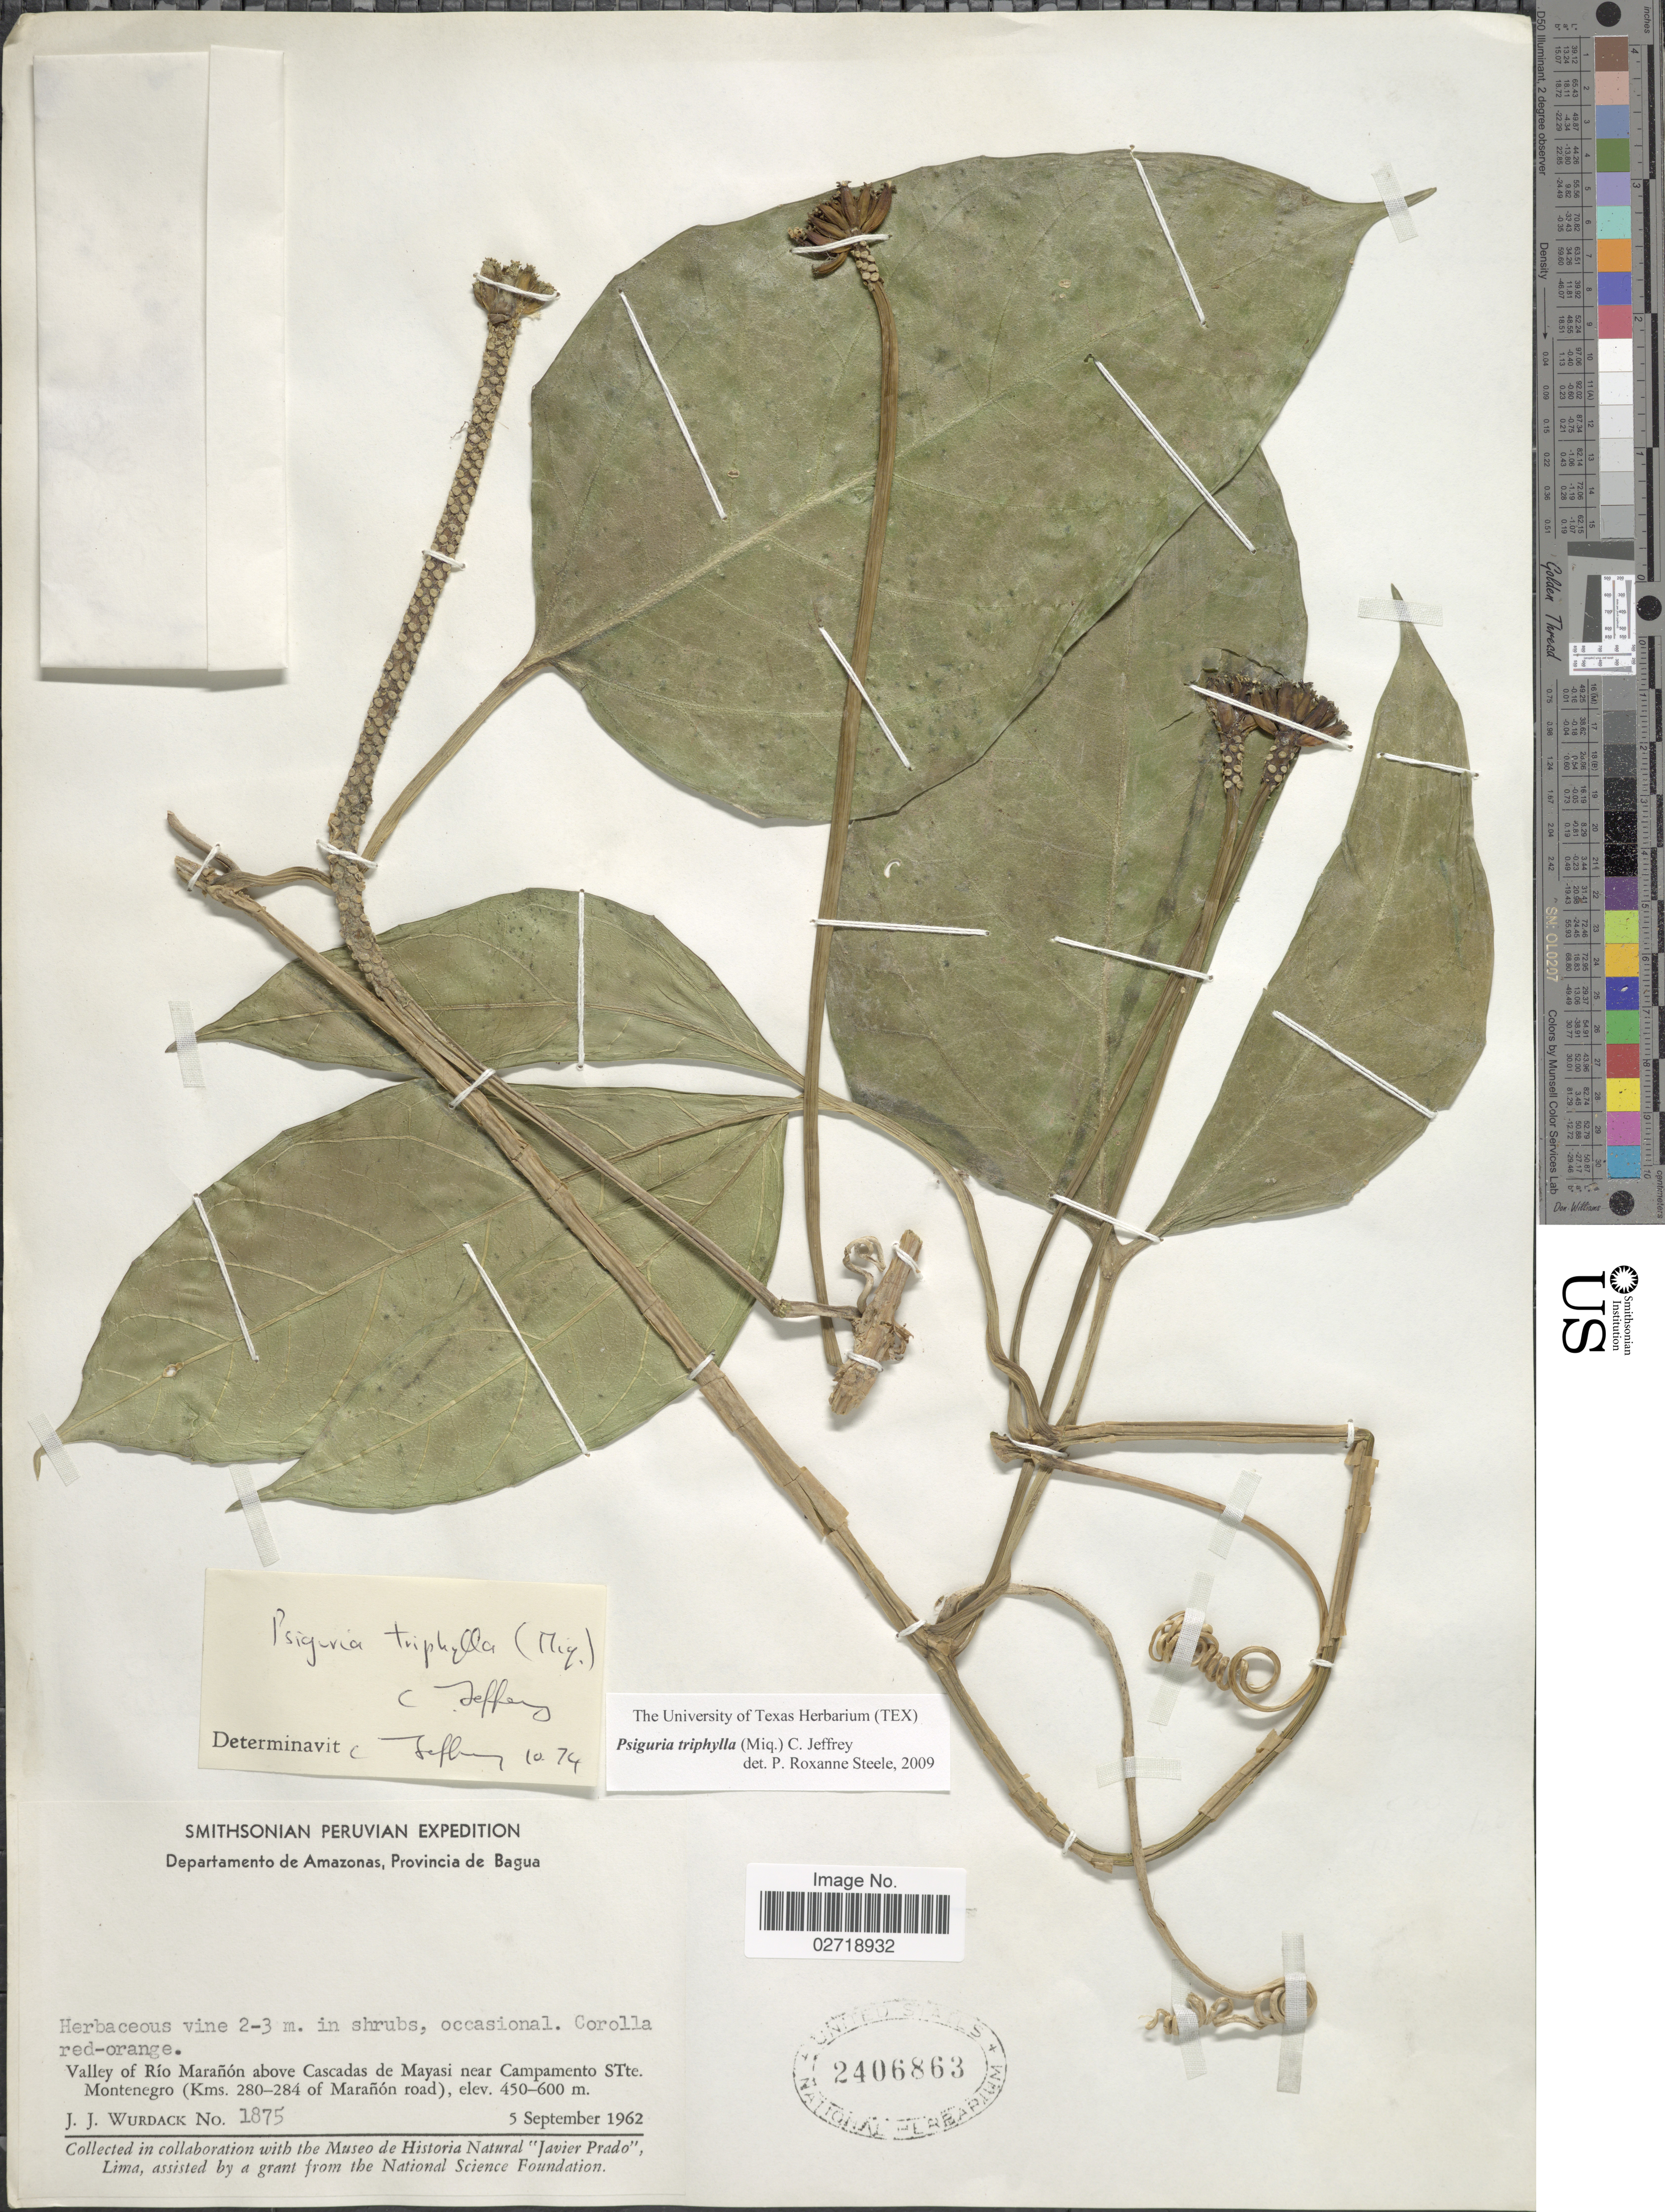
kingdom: Plantae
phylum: Tracheophyta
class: Magnoliopsida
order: Cucurbitales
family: Cucurbitaceae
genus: Psiguria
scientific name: Psiguria triphylla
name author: (Miq.) C. Jeffrey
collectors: J. J. Wurdack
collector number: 1875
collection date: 1962-09-05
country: Peru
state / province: Amazonas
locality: Provincia de Bagua. Valley of Rio Maranon above Cascadas de Mayasi near Campamento STte. Montenegro (Kms. 280-284 of Maranon road).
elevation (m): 450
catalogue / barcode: US 2406863